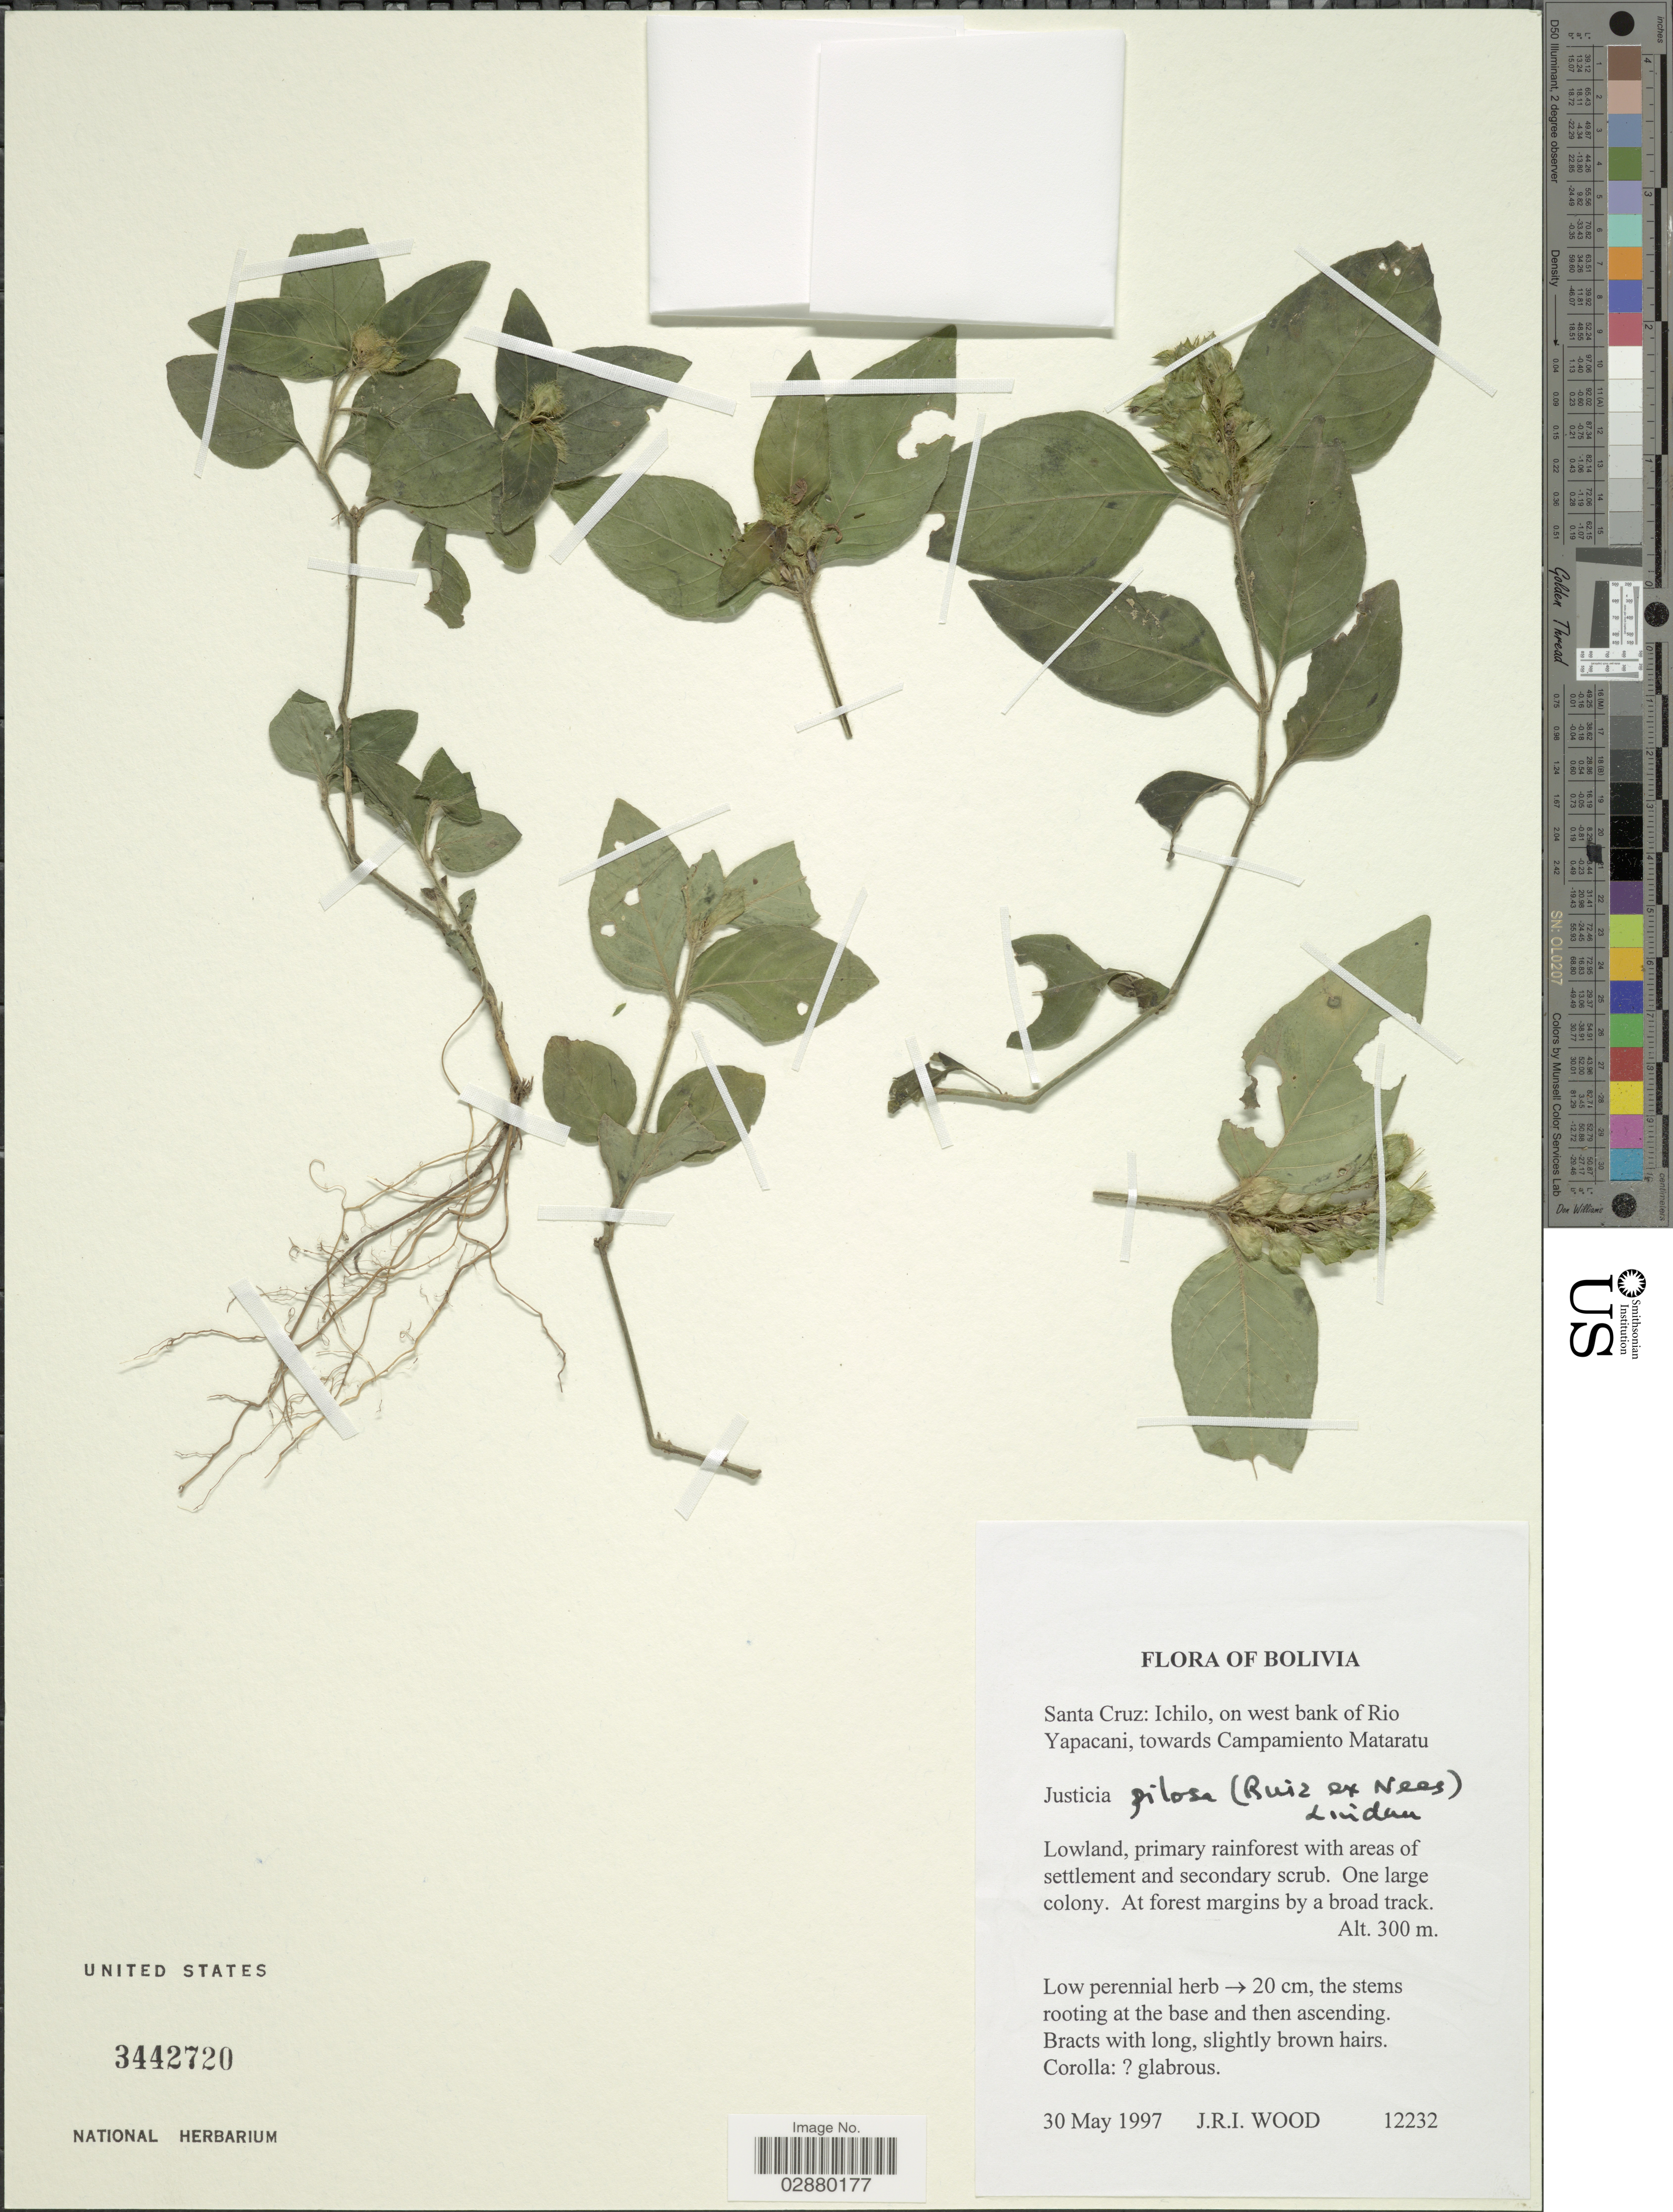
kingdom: Plantae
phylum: Tracheophyta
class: Magnoliopsida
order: Lamiales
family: Acanthaceae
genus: Justicia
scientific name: Justicia pilosa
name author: (Ruiz ex Nees) Lindau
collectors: J. R. I. Wood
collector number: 12232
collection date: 1997-05-30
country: Bolivia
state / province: Santa Cruz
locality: Ichilo, on west bank of Rio Yapacani, towards Campamiento Mataratu.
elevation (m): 300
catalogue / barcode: US 3442720